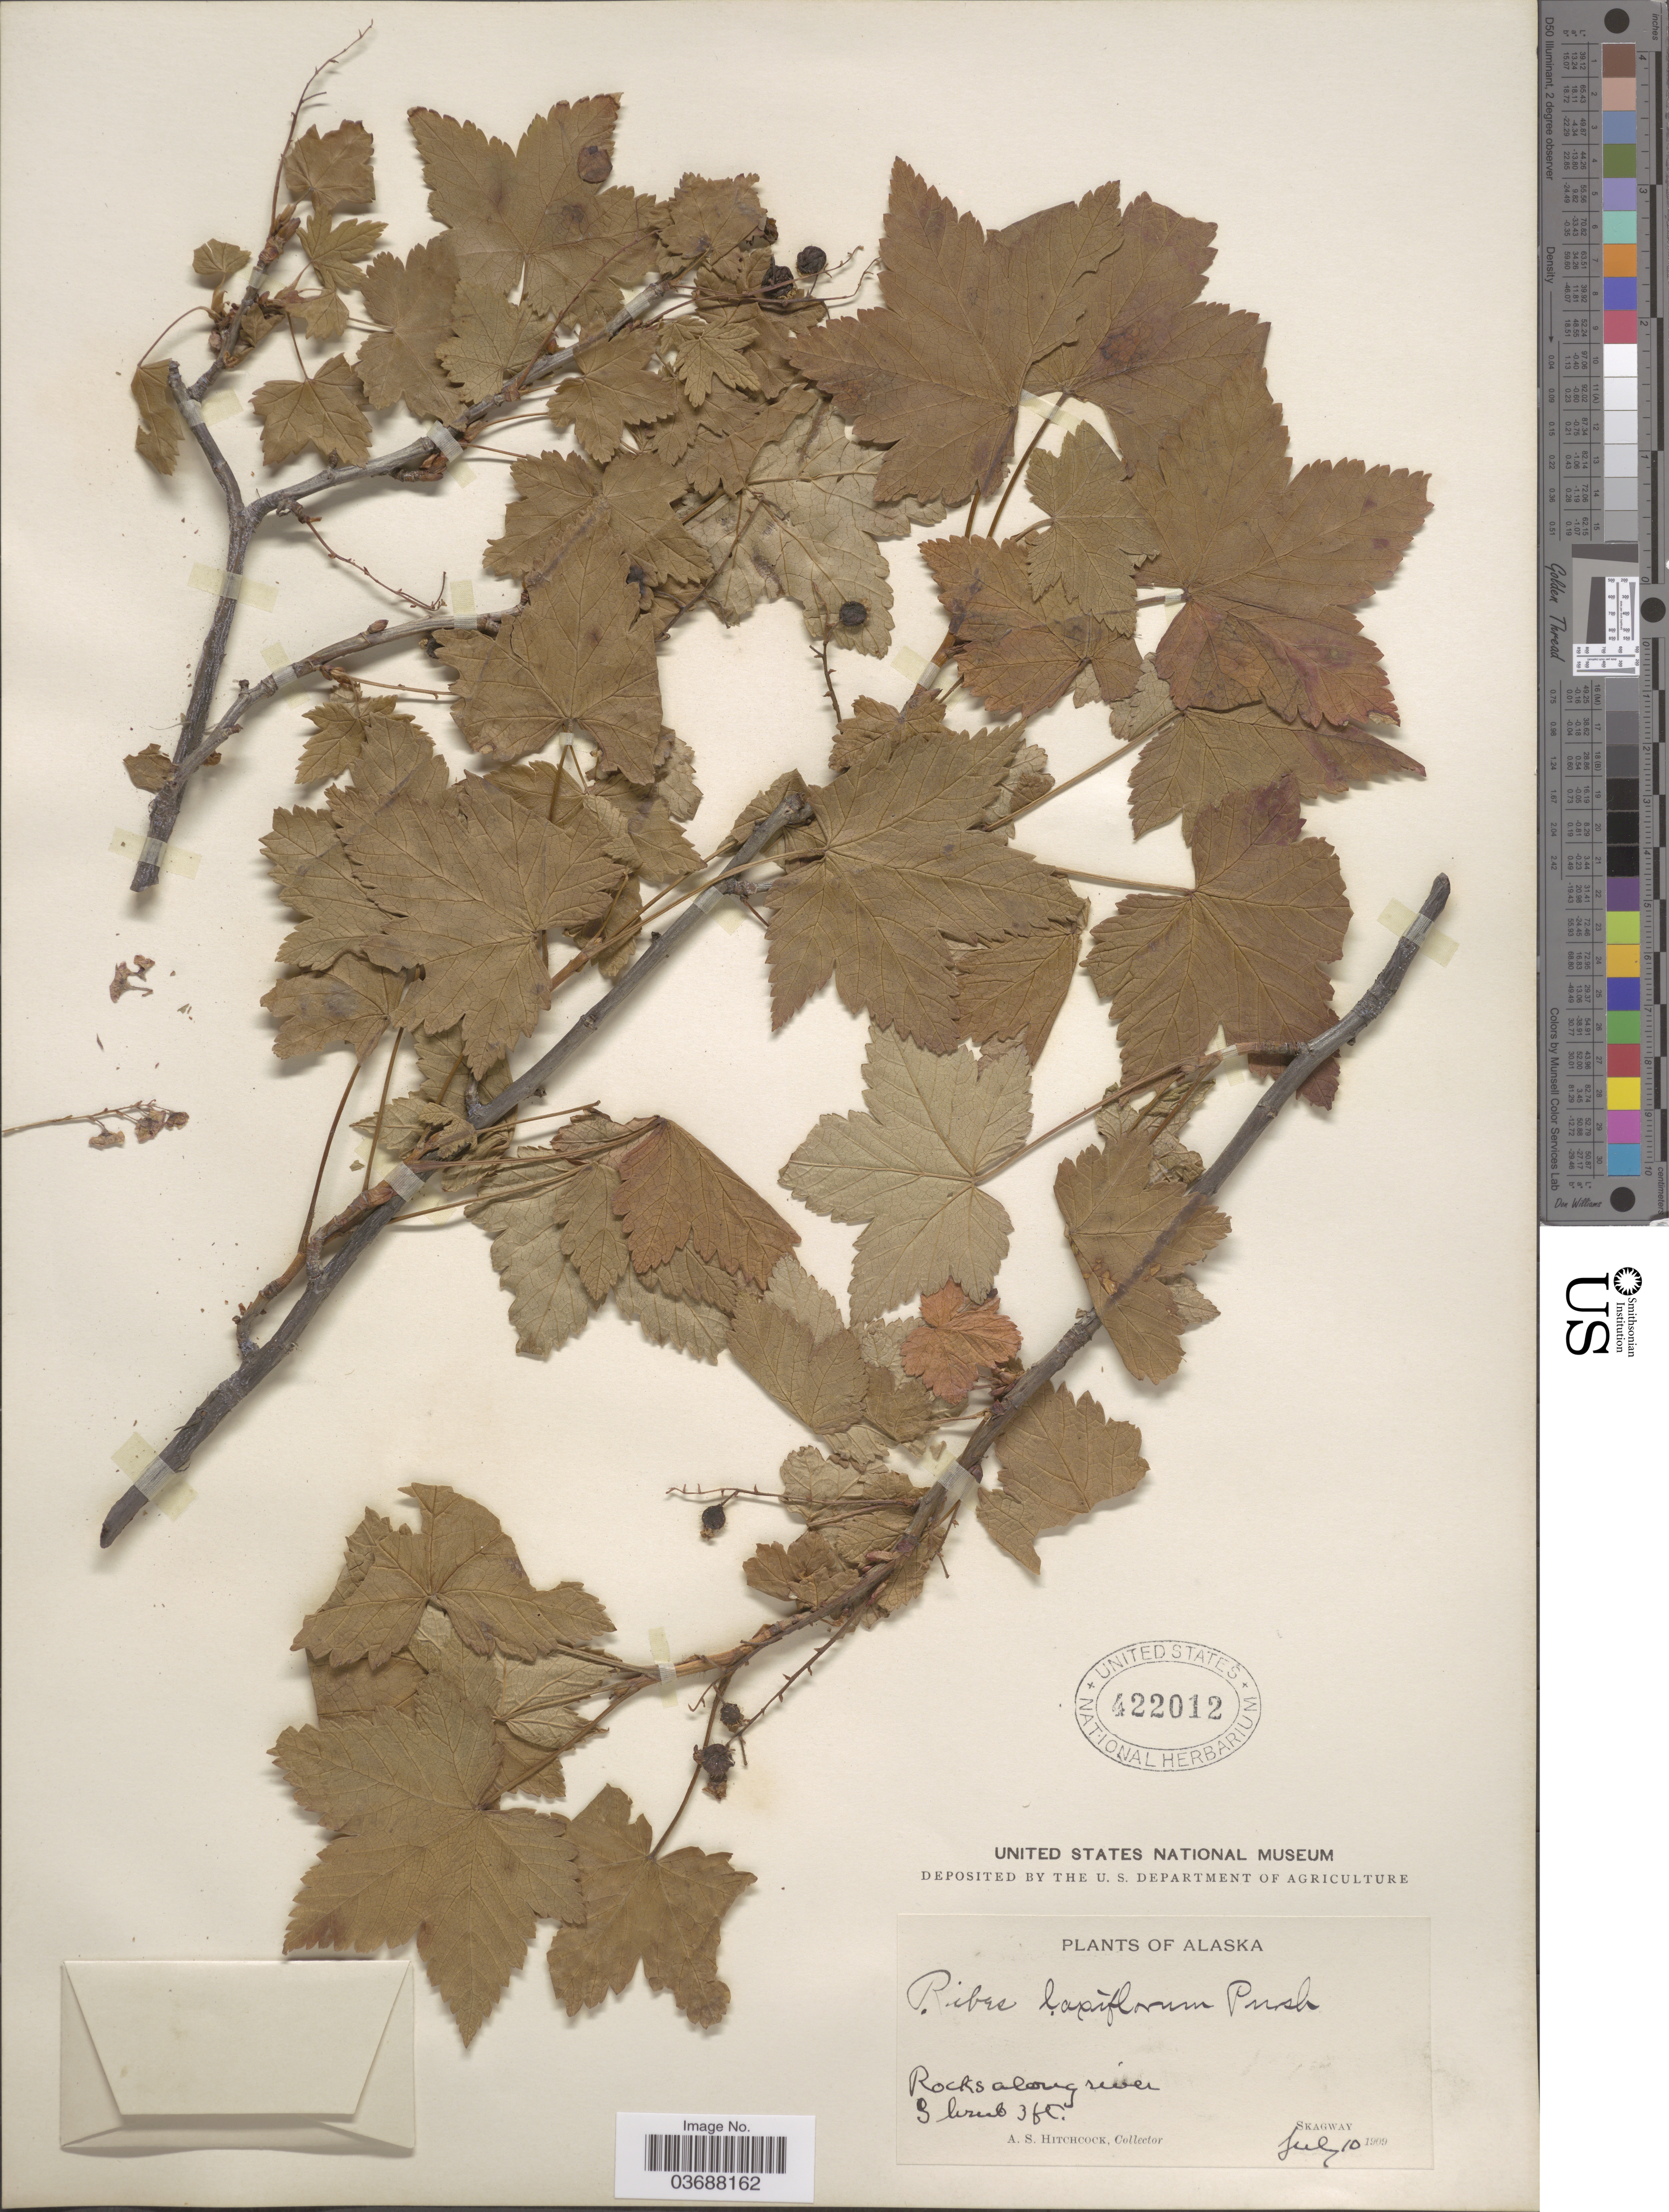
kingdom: Plantae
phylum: Tracheophyta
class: Magnoliopsida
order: Saxifragales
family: Grossulariaceae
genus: Ribes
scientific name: Ribes laxiflorum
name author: Pursh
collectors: A. S. Hitchcock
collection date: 1909-07-10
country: United States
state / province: Alaska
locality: Rocks along river.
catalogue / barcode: US 422012